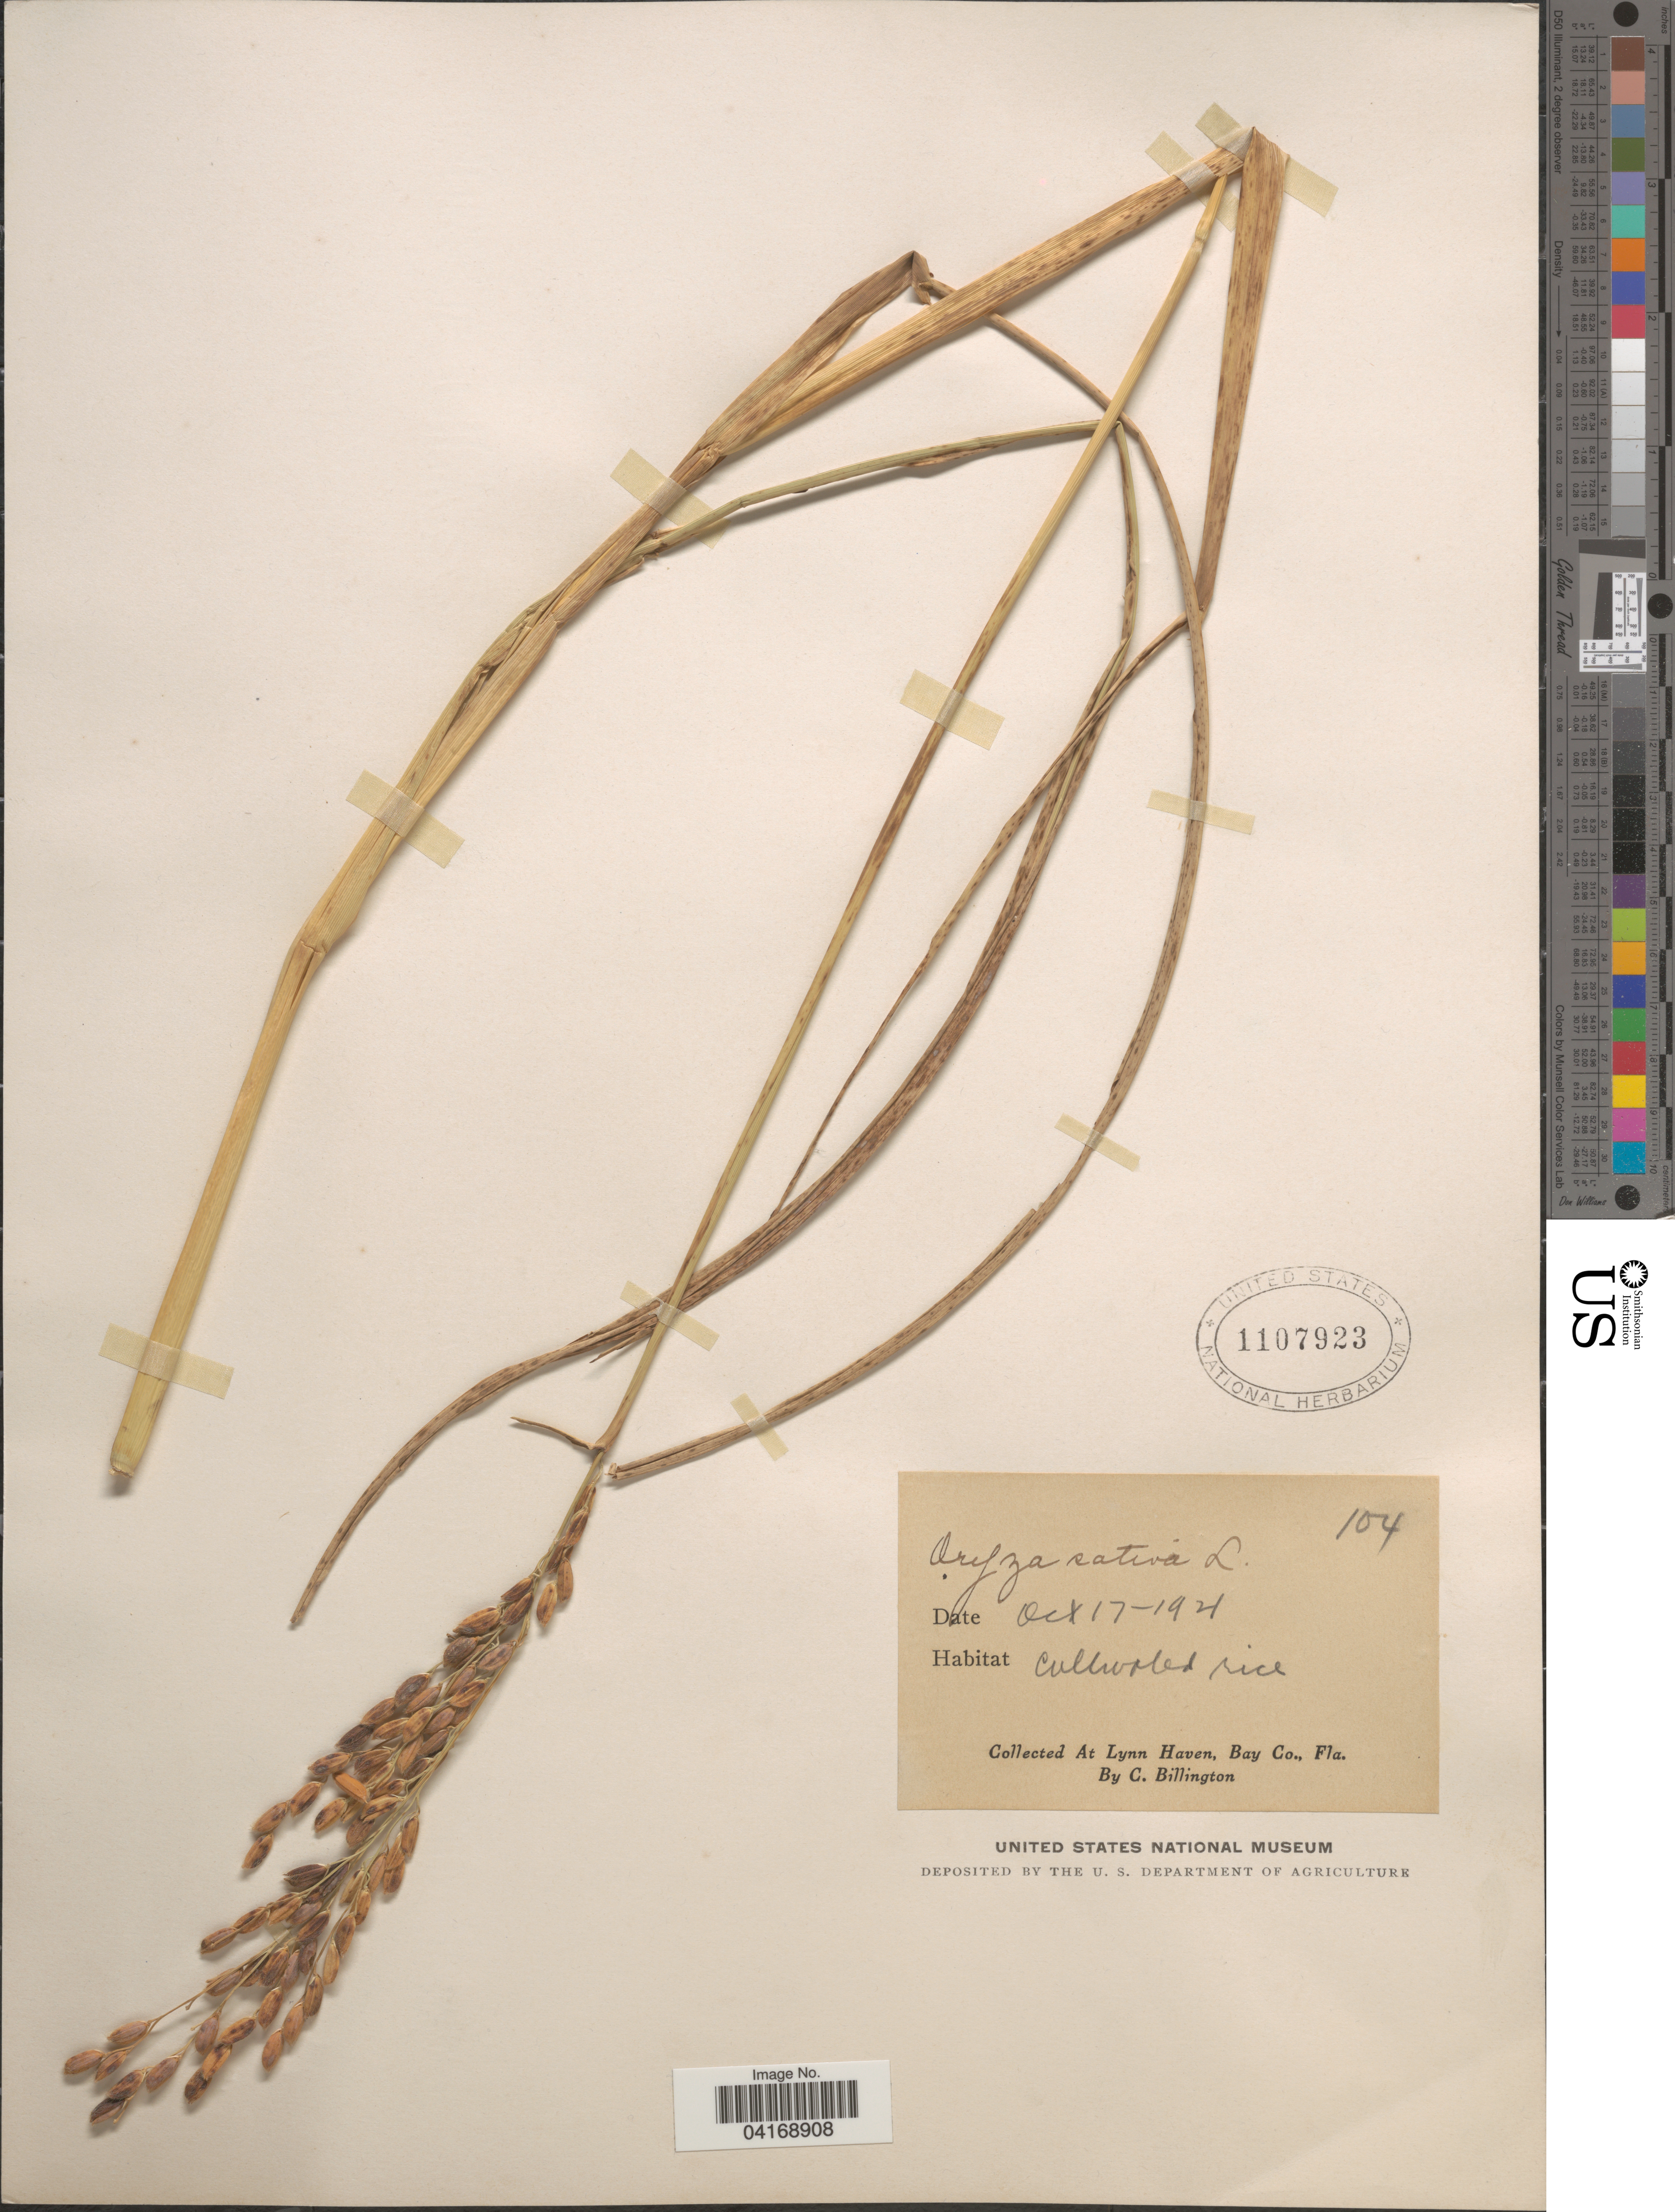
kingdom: Plantae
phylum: Tracheophyta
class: Liliopsida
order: Poales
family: Poaceae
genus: Oryza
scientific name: Oryza sativa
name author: L.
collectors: C. Billington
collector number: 104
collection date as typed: Transcribed d/m/y: 17/10/94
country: United States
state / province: Florida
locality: Lynn Haven, Bay Co.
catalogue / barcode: US 1107923